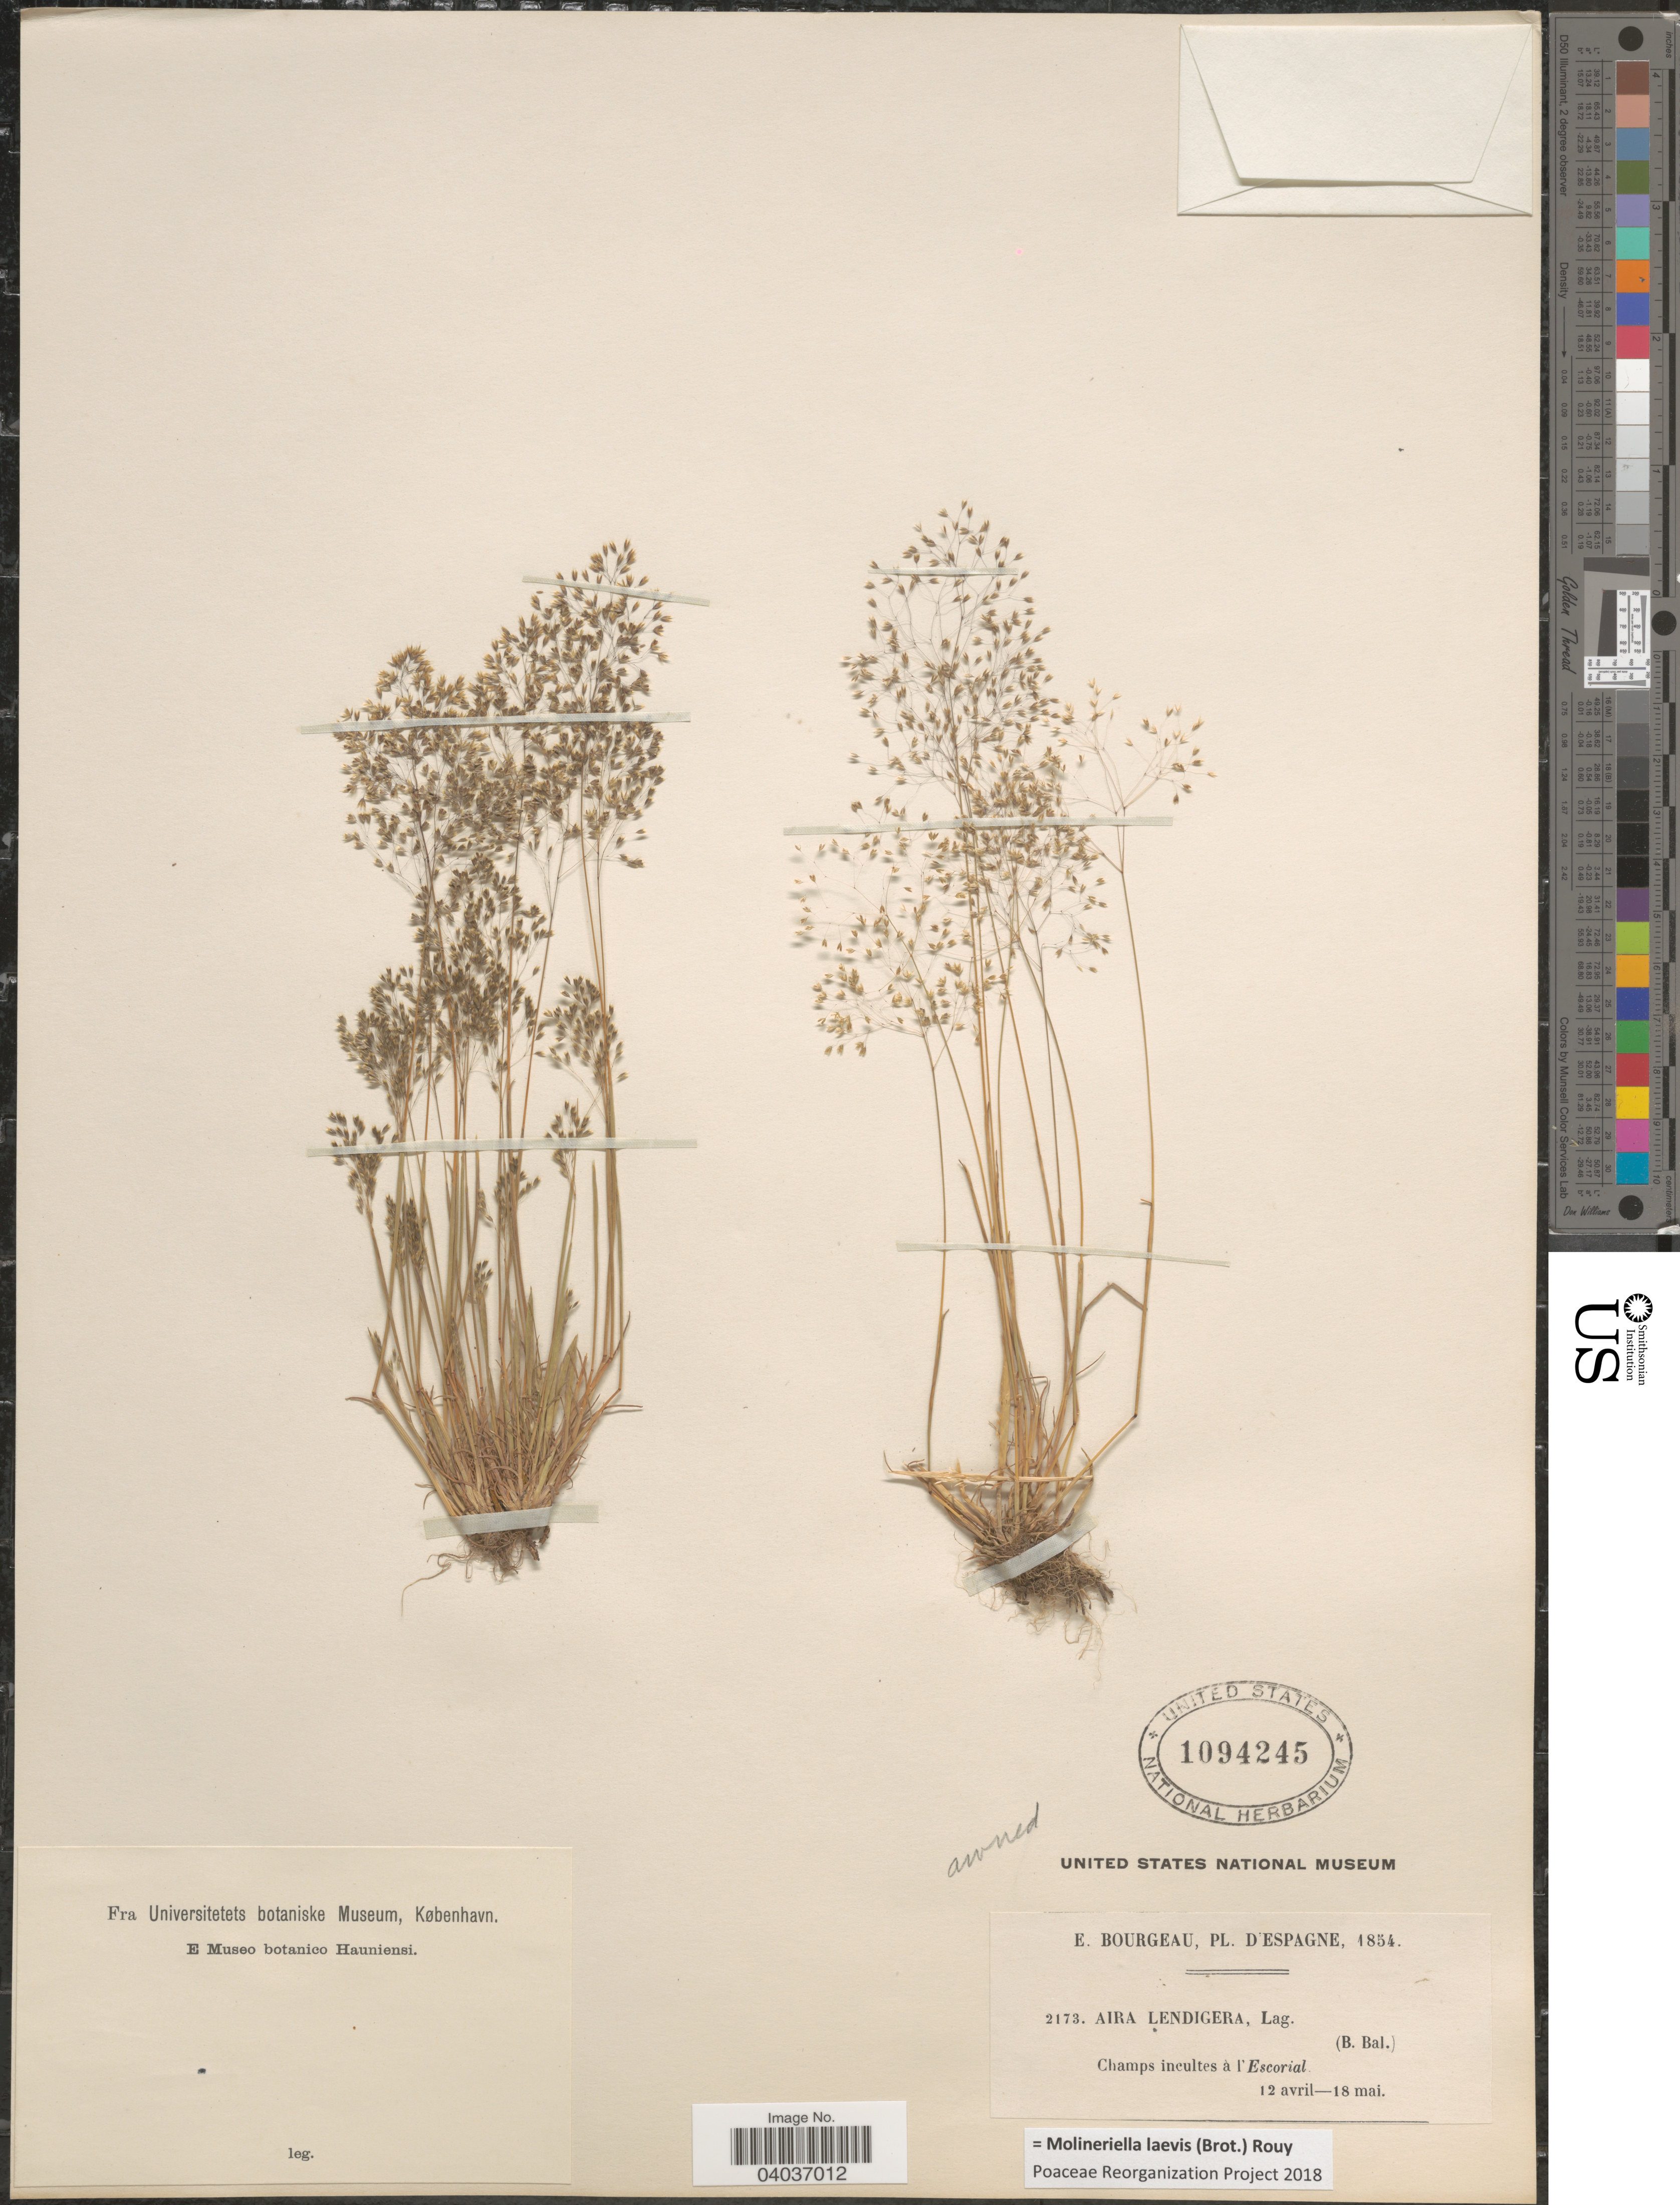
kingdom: Plantae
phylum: Tracheophyta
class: Liliopsida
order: Poales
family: Poaceae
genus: Molineriella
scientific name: Molineriella laevis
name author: (Brot.) Rouy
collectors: E. Bourgeau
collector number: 2173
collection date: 1854-04-12/1854-05-18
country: Spain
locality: Espagne. Champs incultes á l'Escorial.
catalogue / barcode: US 1094245